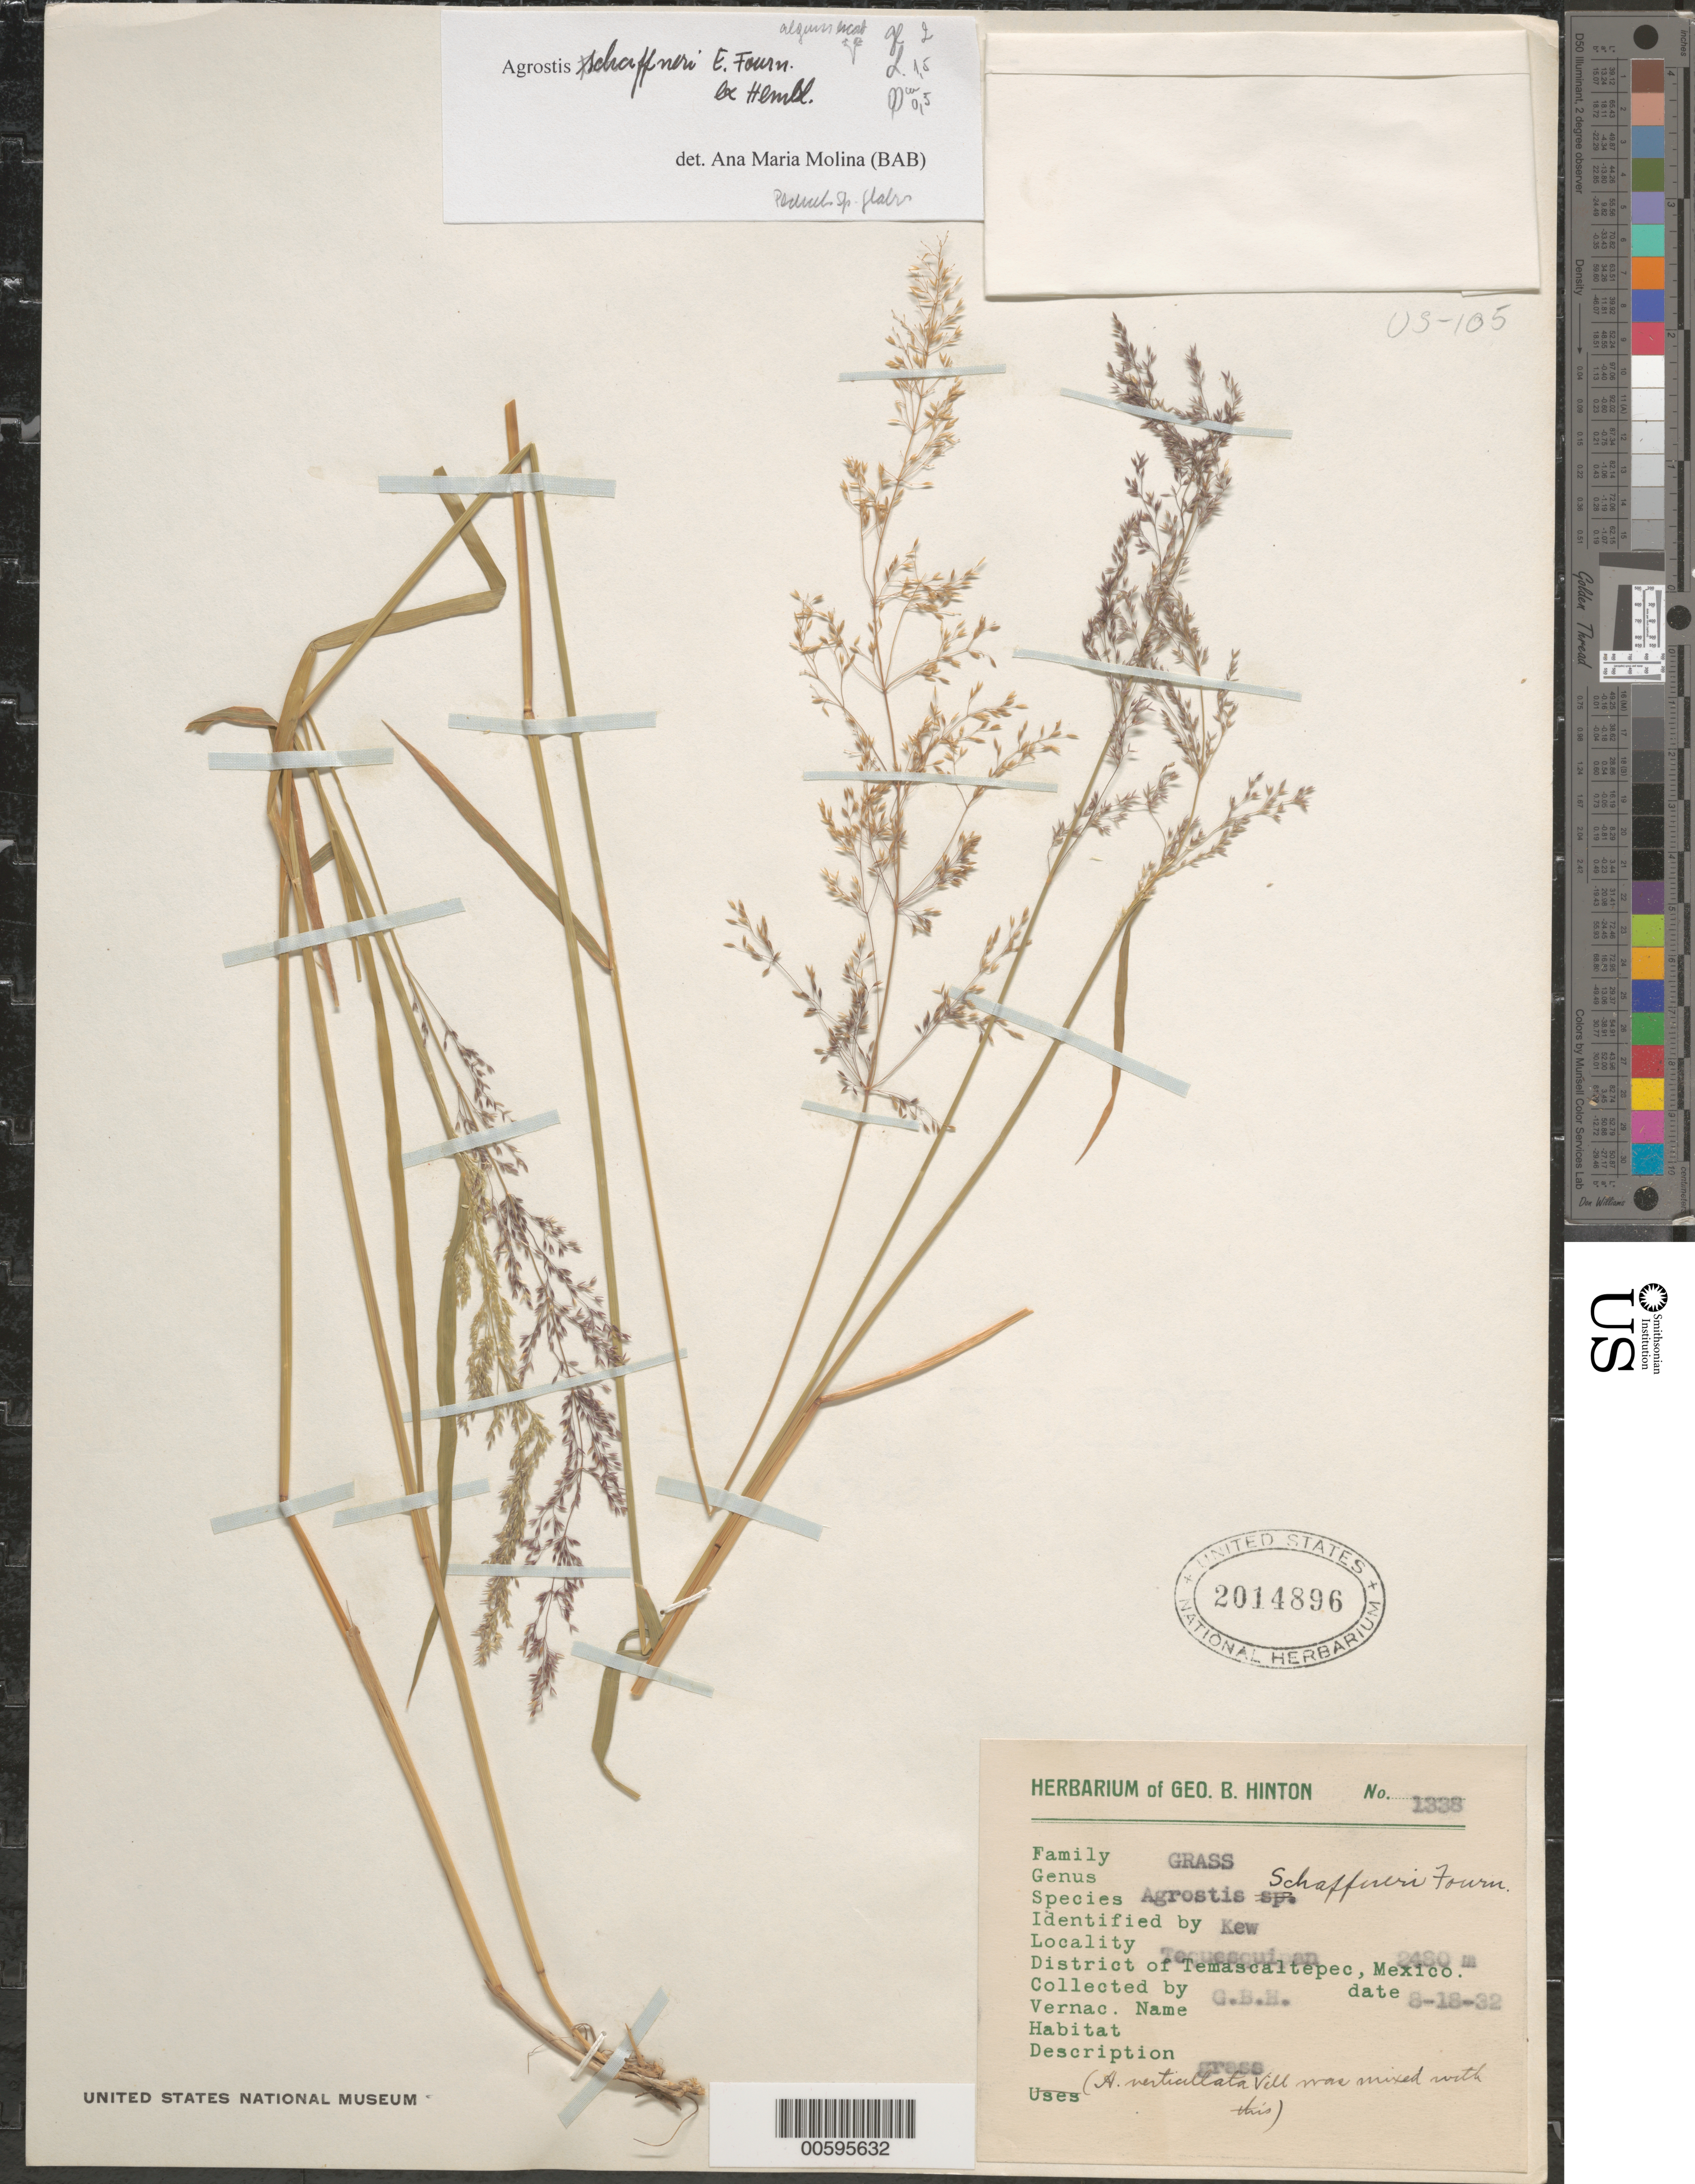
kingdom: Plantae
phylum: Tracheophyta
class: Liliopsida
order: Poales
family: Poaceae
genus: Agrostis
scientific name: Agrostis schaffneri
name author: E. Fourn.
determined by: Kew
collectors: G. B. Hinton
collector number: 1338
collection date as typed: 18 Aug 1932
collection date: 1932-08-18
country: Mexico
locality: Temascaltepec, Tequesquipan.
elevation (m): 2480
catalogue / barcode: US 2014896